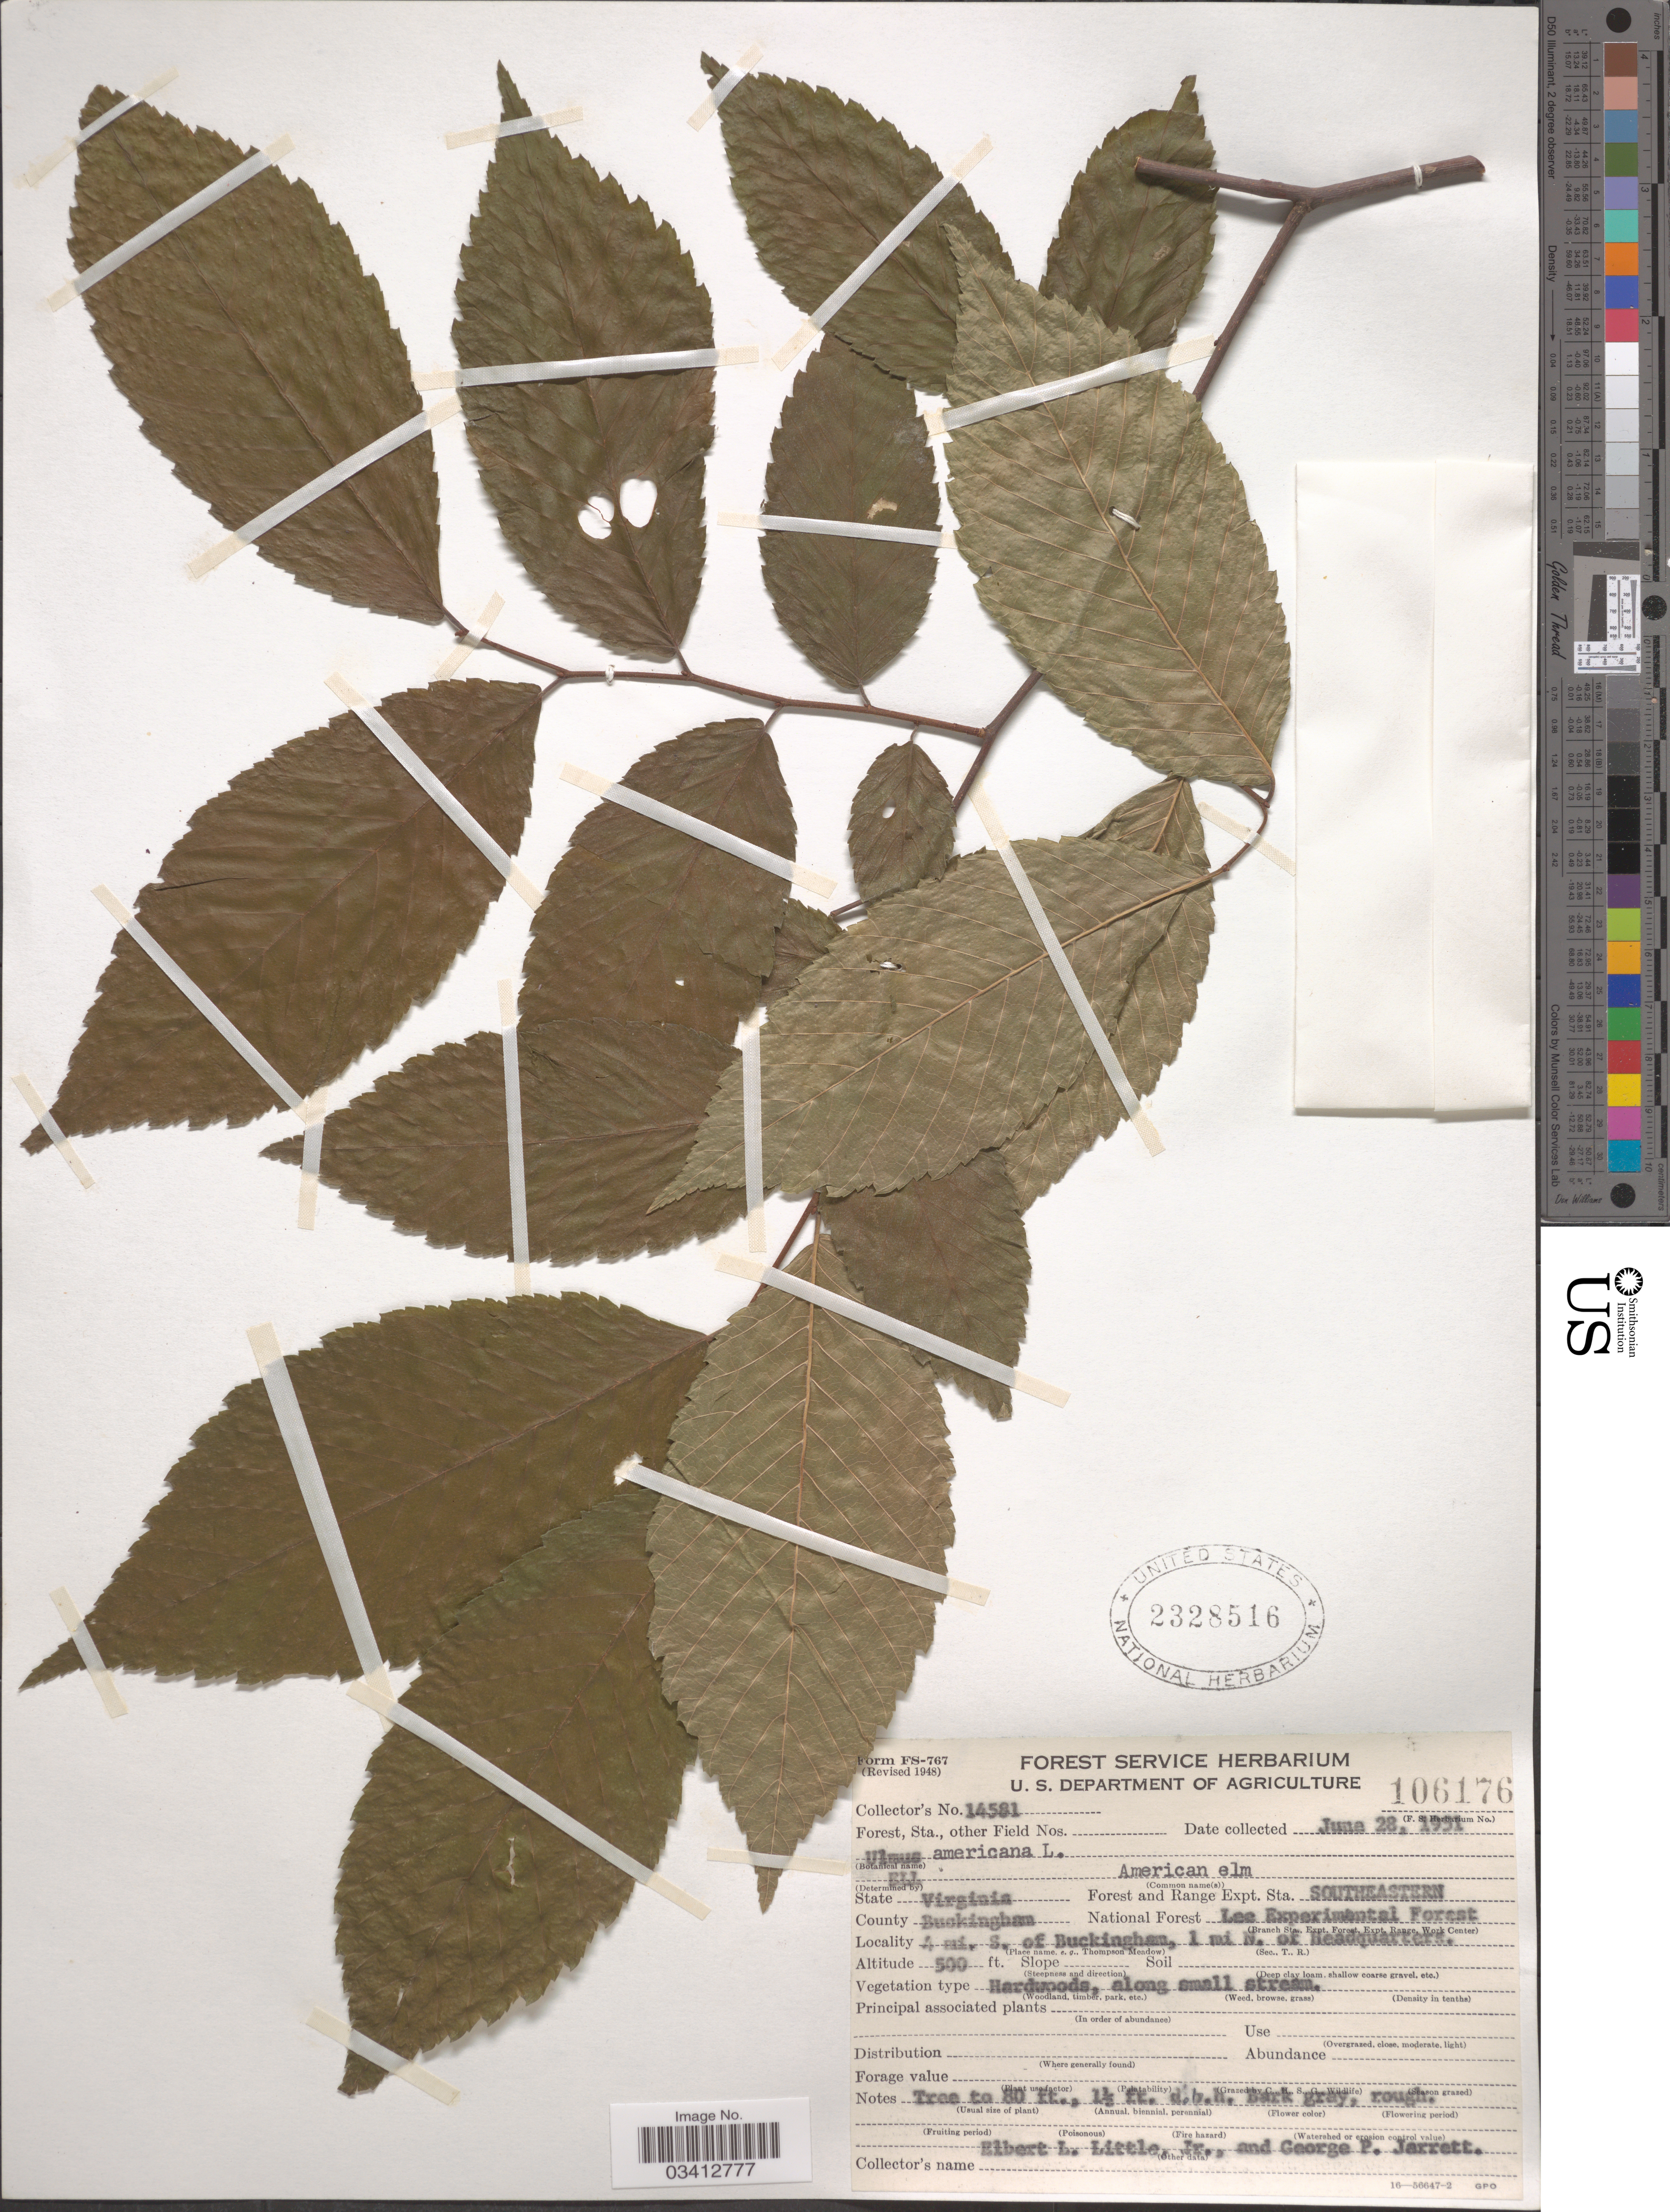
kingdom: Plantae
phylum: Tracheophyta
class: Magnoliopsida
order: Rosales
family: Ulmaceae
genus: Ulmus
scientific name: Ulmus americana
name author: L.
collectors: E. L. Little & G. Jarrett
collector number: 14581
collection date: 1951-06-28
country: United States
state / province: Virginia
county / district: Buckingham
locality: Forest and Range Expt. Sta. Southeastern. National Forest Lee Experimental Forest. County Buckingham. 4 mi. S. of Buckingham, 1 mi N. of headquarters.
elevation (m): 152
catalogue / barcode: US 2328516